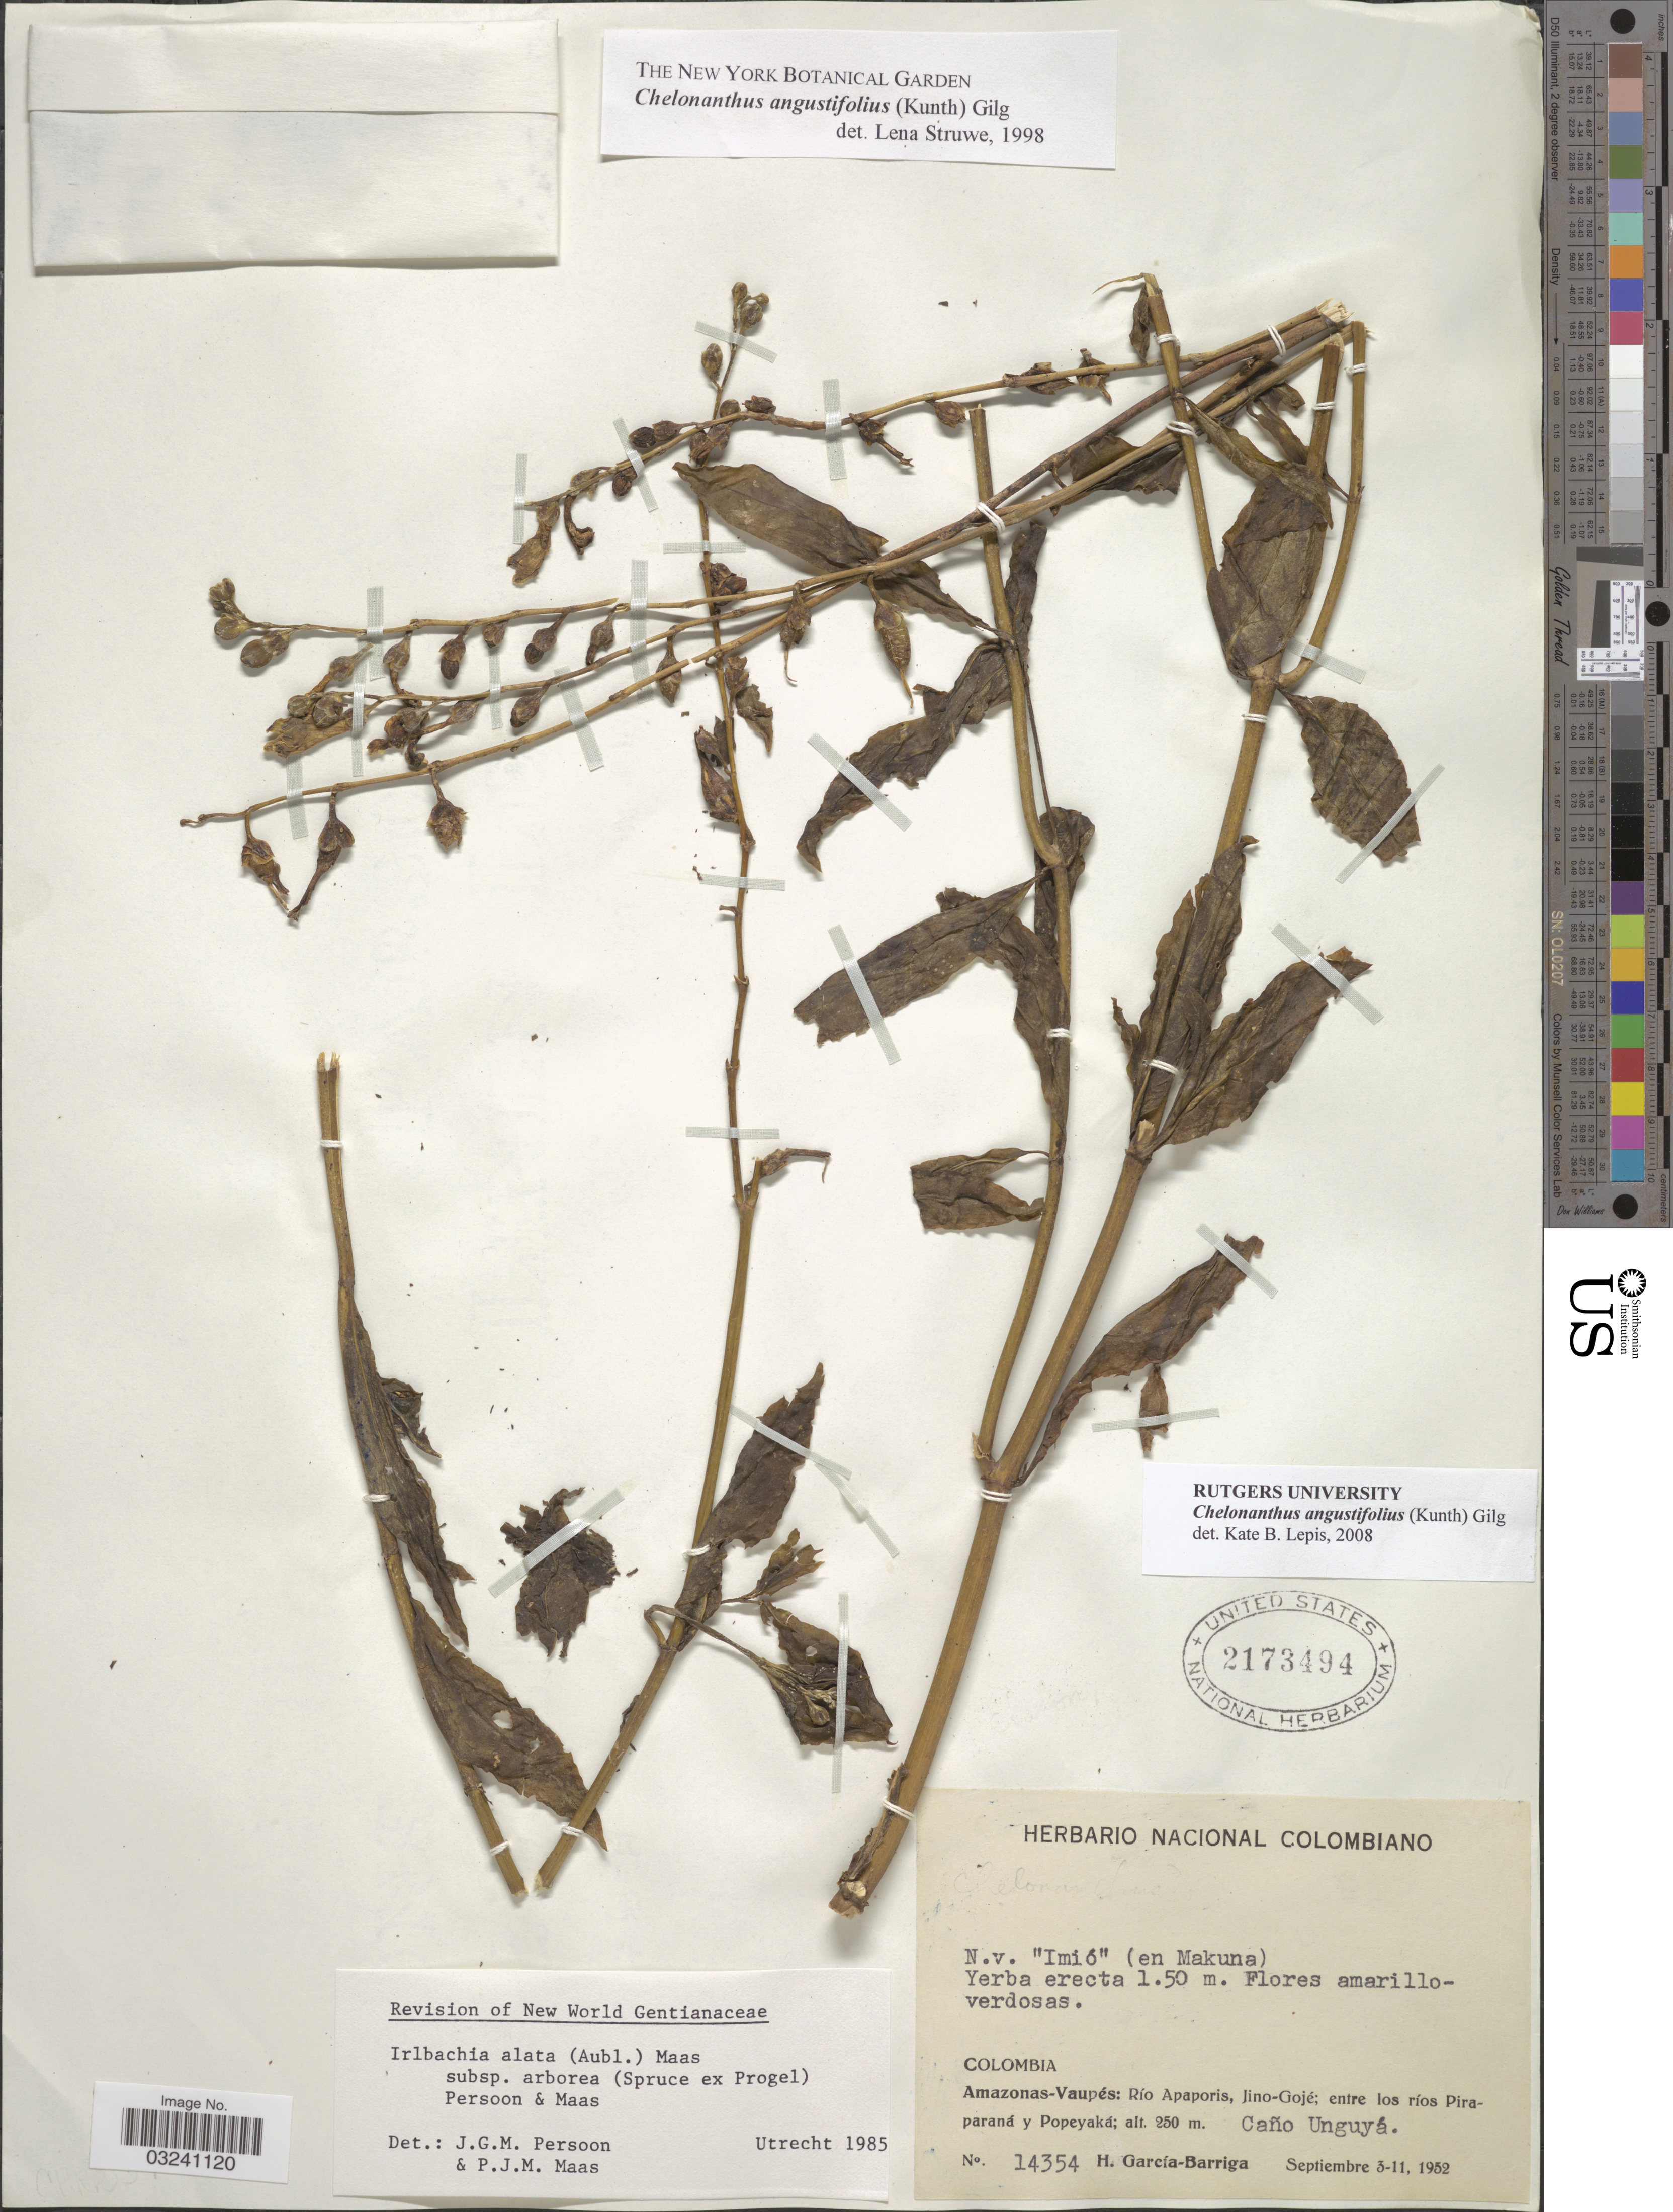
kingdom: Plantae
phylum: Tracheophyta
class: Magnoliopsida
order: Gentianales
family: Gentianaceae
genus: Chelonanthus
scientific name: Chelonanthus angustifolius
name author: (Kunth) Gilg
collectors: H. García Barriga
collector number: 14354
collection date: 1932-09-03/1932-09-11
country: Colombia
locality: Amazonas-Vaupés: Río Apaporis, Jino-Gojé: entre los ríos Piraparaná y Popeyaká. Caño Unguyá.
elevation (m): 250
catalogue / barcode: US 2173494